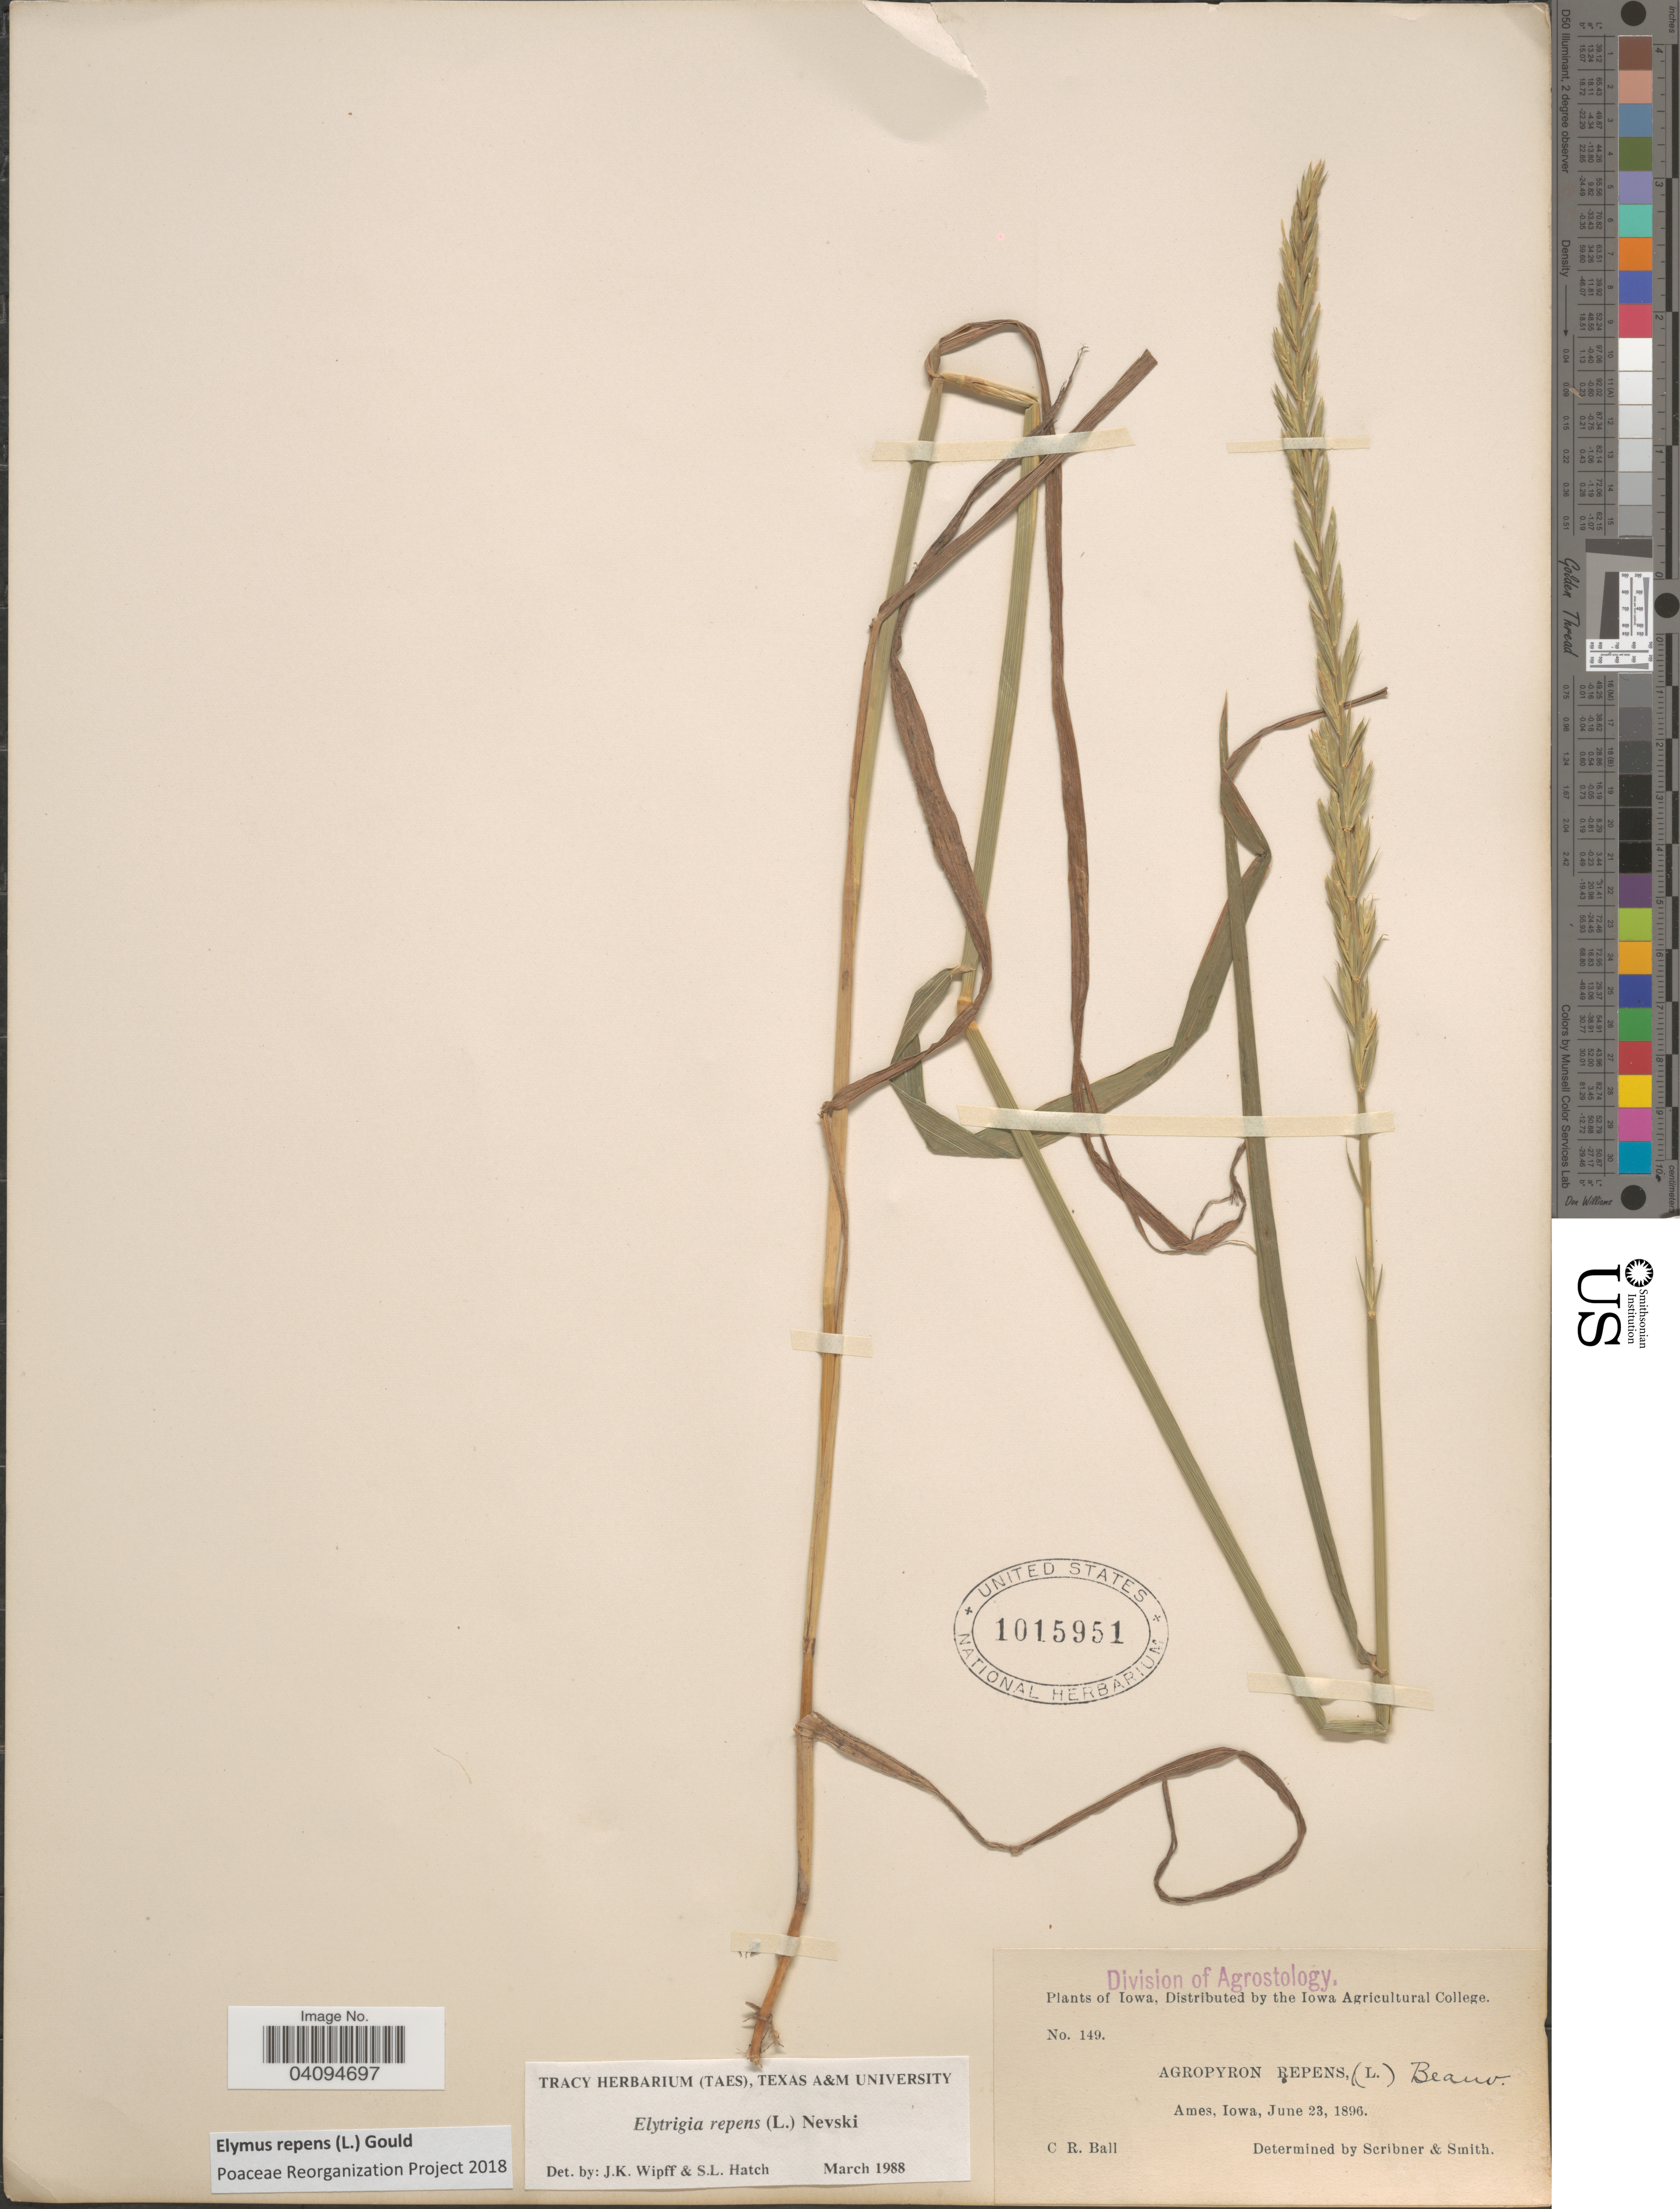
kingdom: Plantae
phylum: Tracheophyta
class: Liliopsida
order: Poales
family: Poaceae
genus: Elymus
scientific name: Elymus repens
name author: (L.) Gould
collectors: C. R. Ball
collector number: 149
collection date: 1896-06-23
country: United States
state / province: Iowa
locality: Ames.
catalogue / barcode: US 1015951